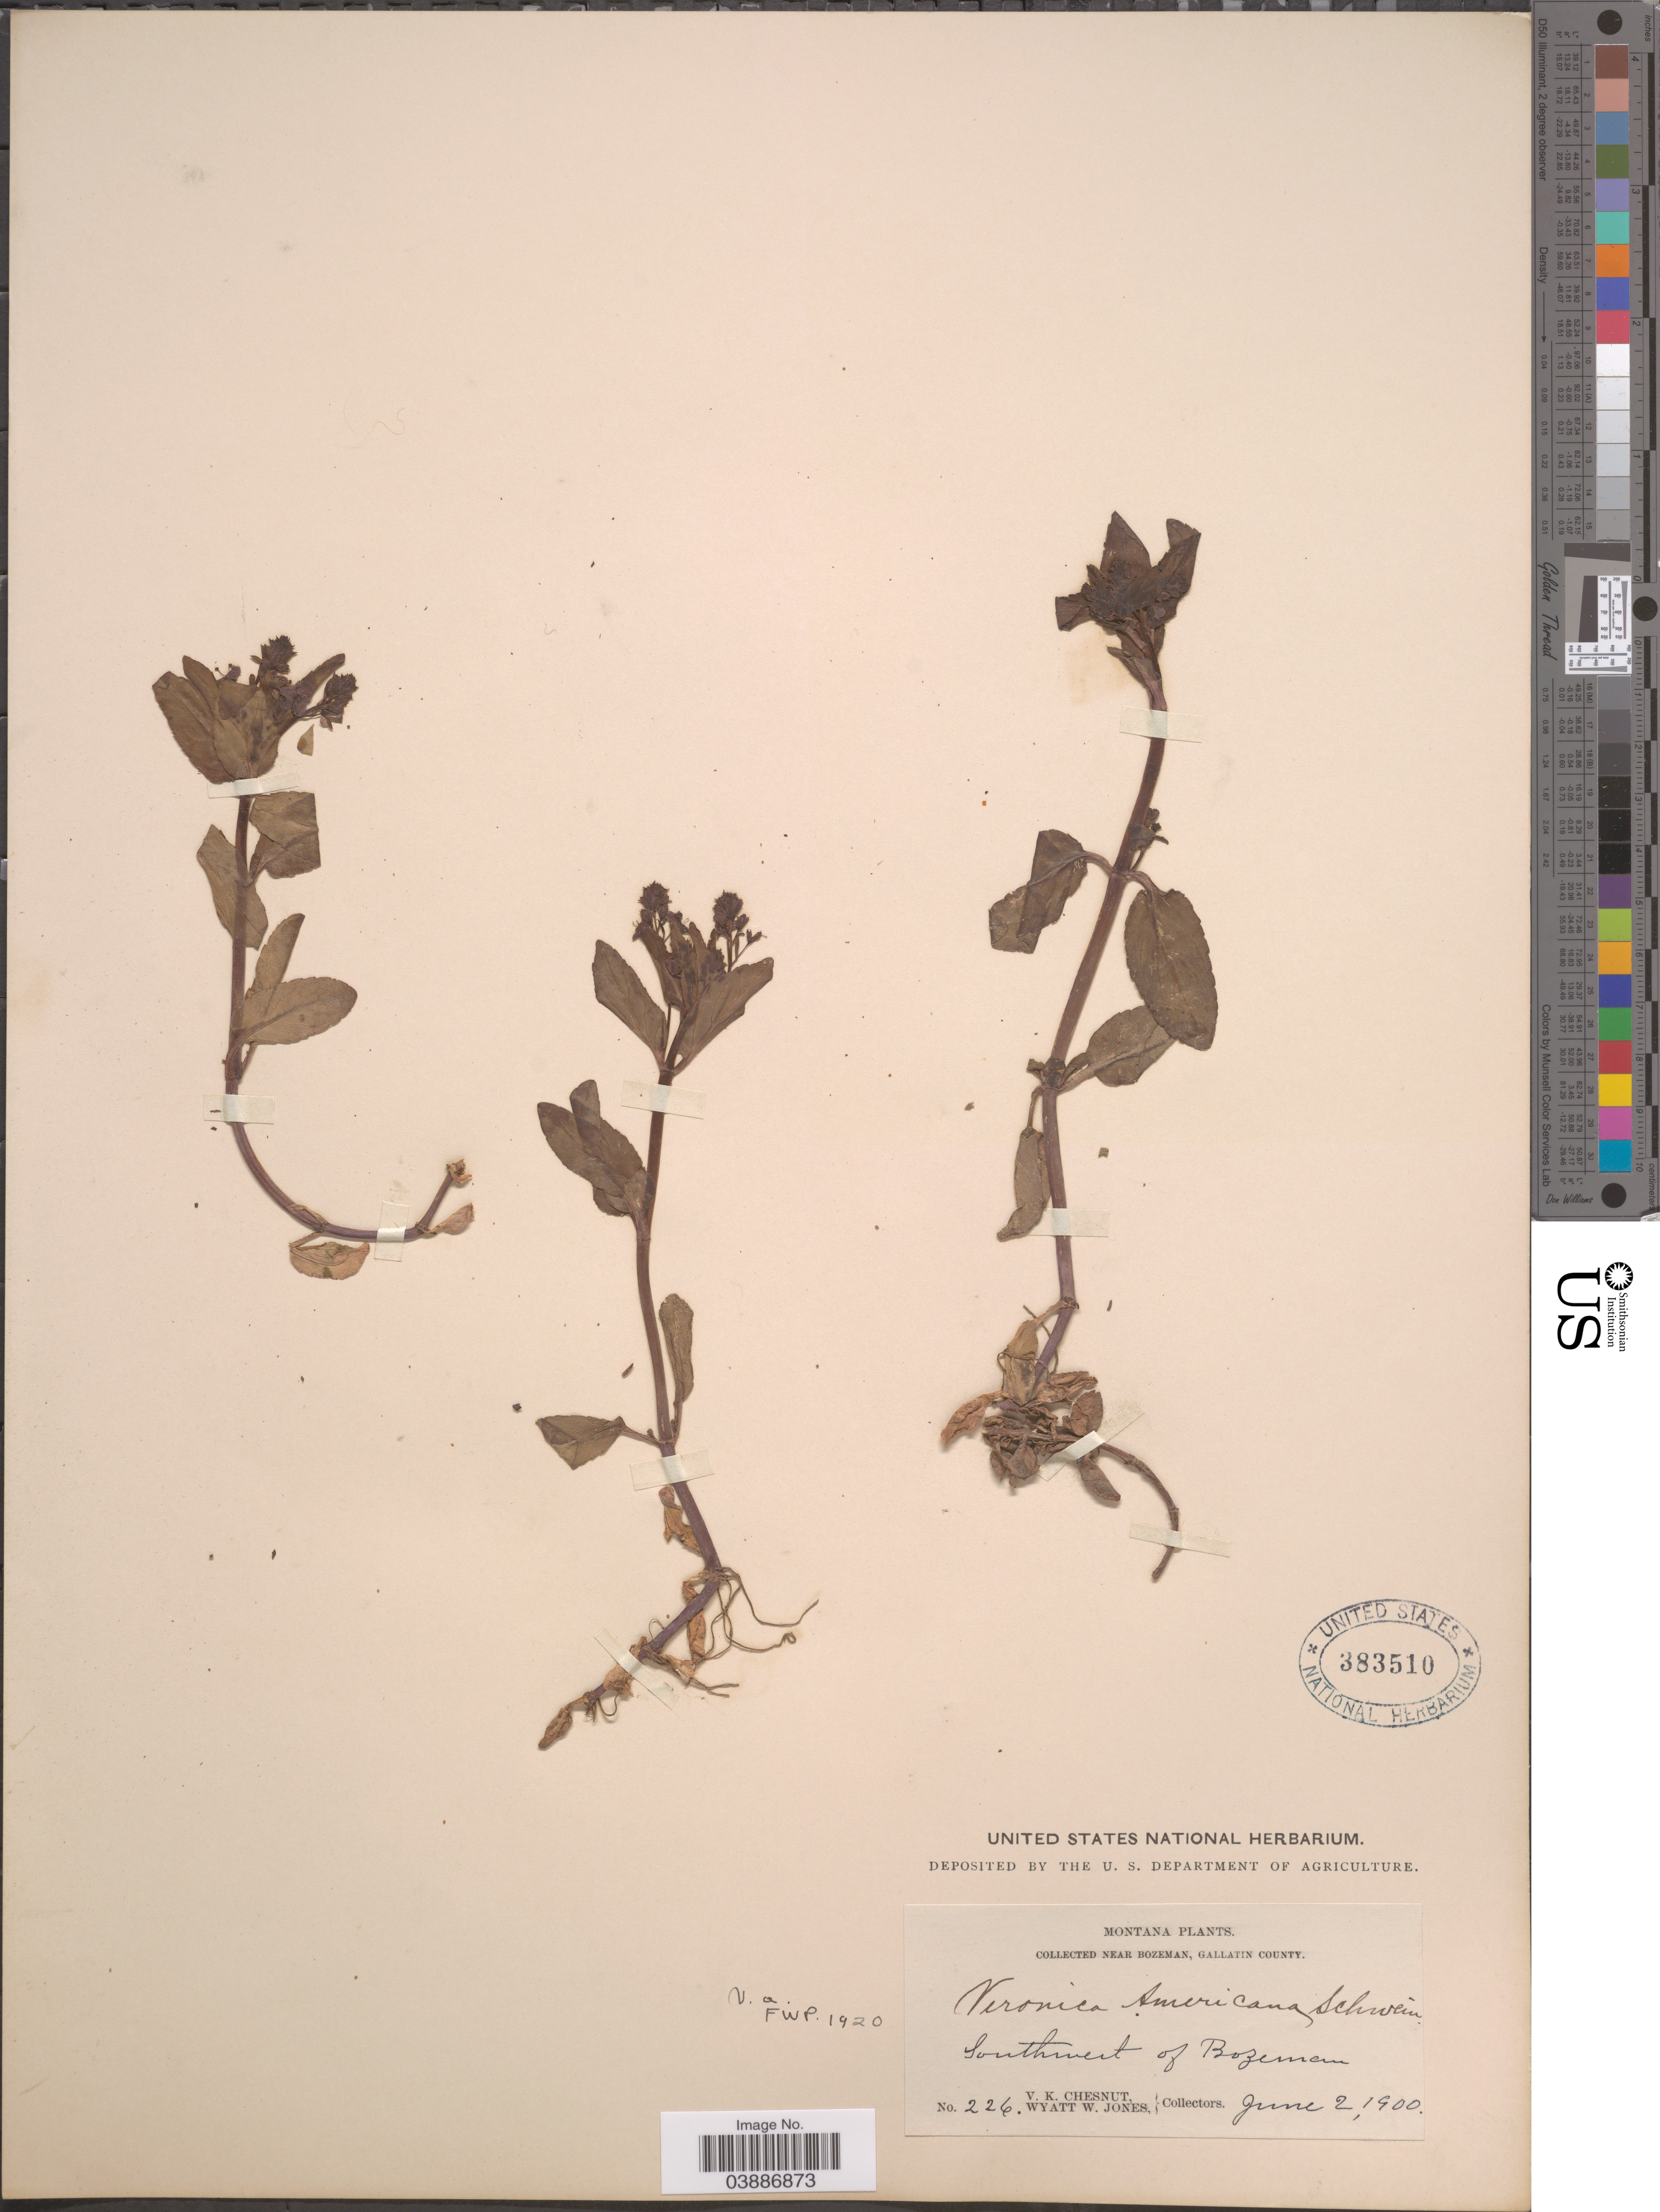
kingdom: Plantae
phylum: Tracheophyta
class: Magnoliopsida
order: Lamiales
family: Plantaginaceae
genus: Veronica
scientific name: Veronica americana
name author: Schwein. ex Benth.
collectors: V. Chesnut & W. W. Jones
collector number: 226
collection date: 1900-06-02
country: United States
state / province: Montana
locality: Near Bozeman, Gallatin County. Southwest of Bozeman.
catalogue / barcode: US 383510